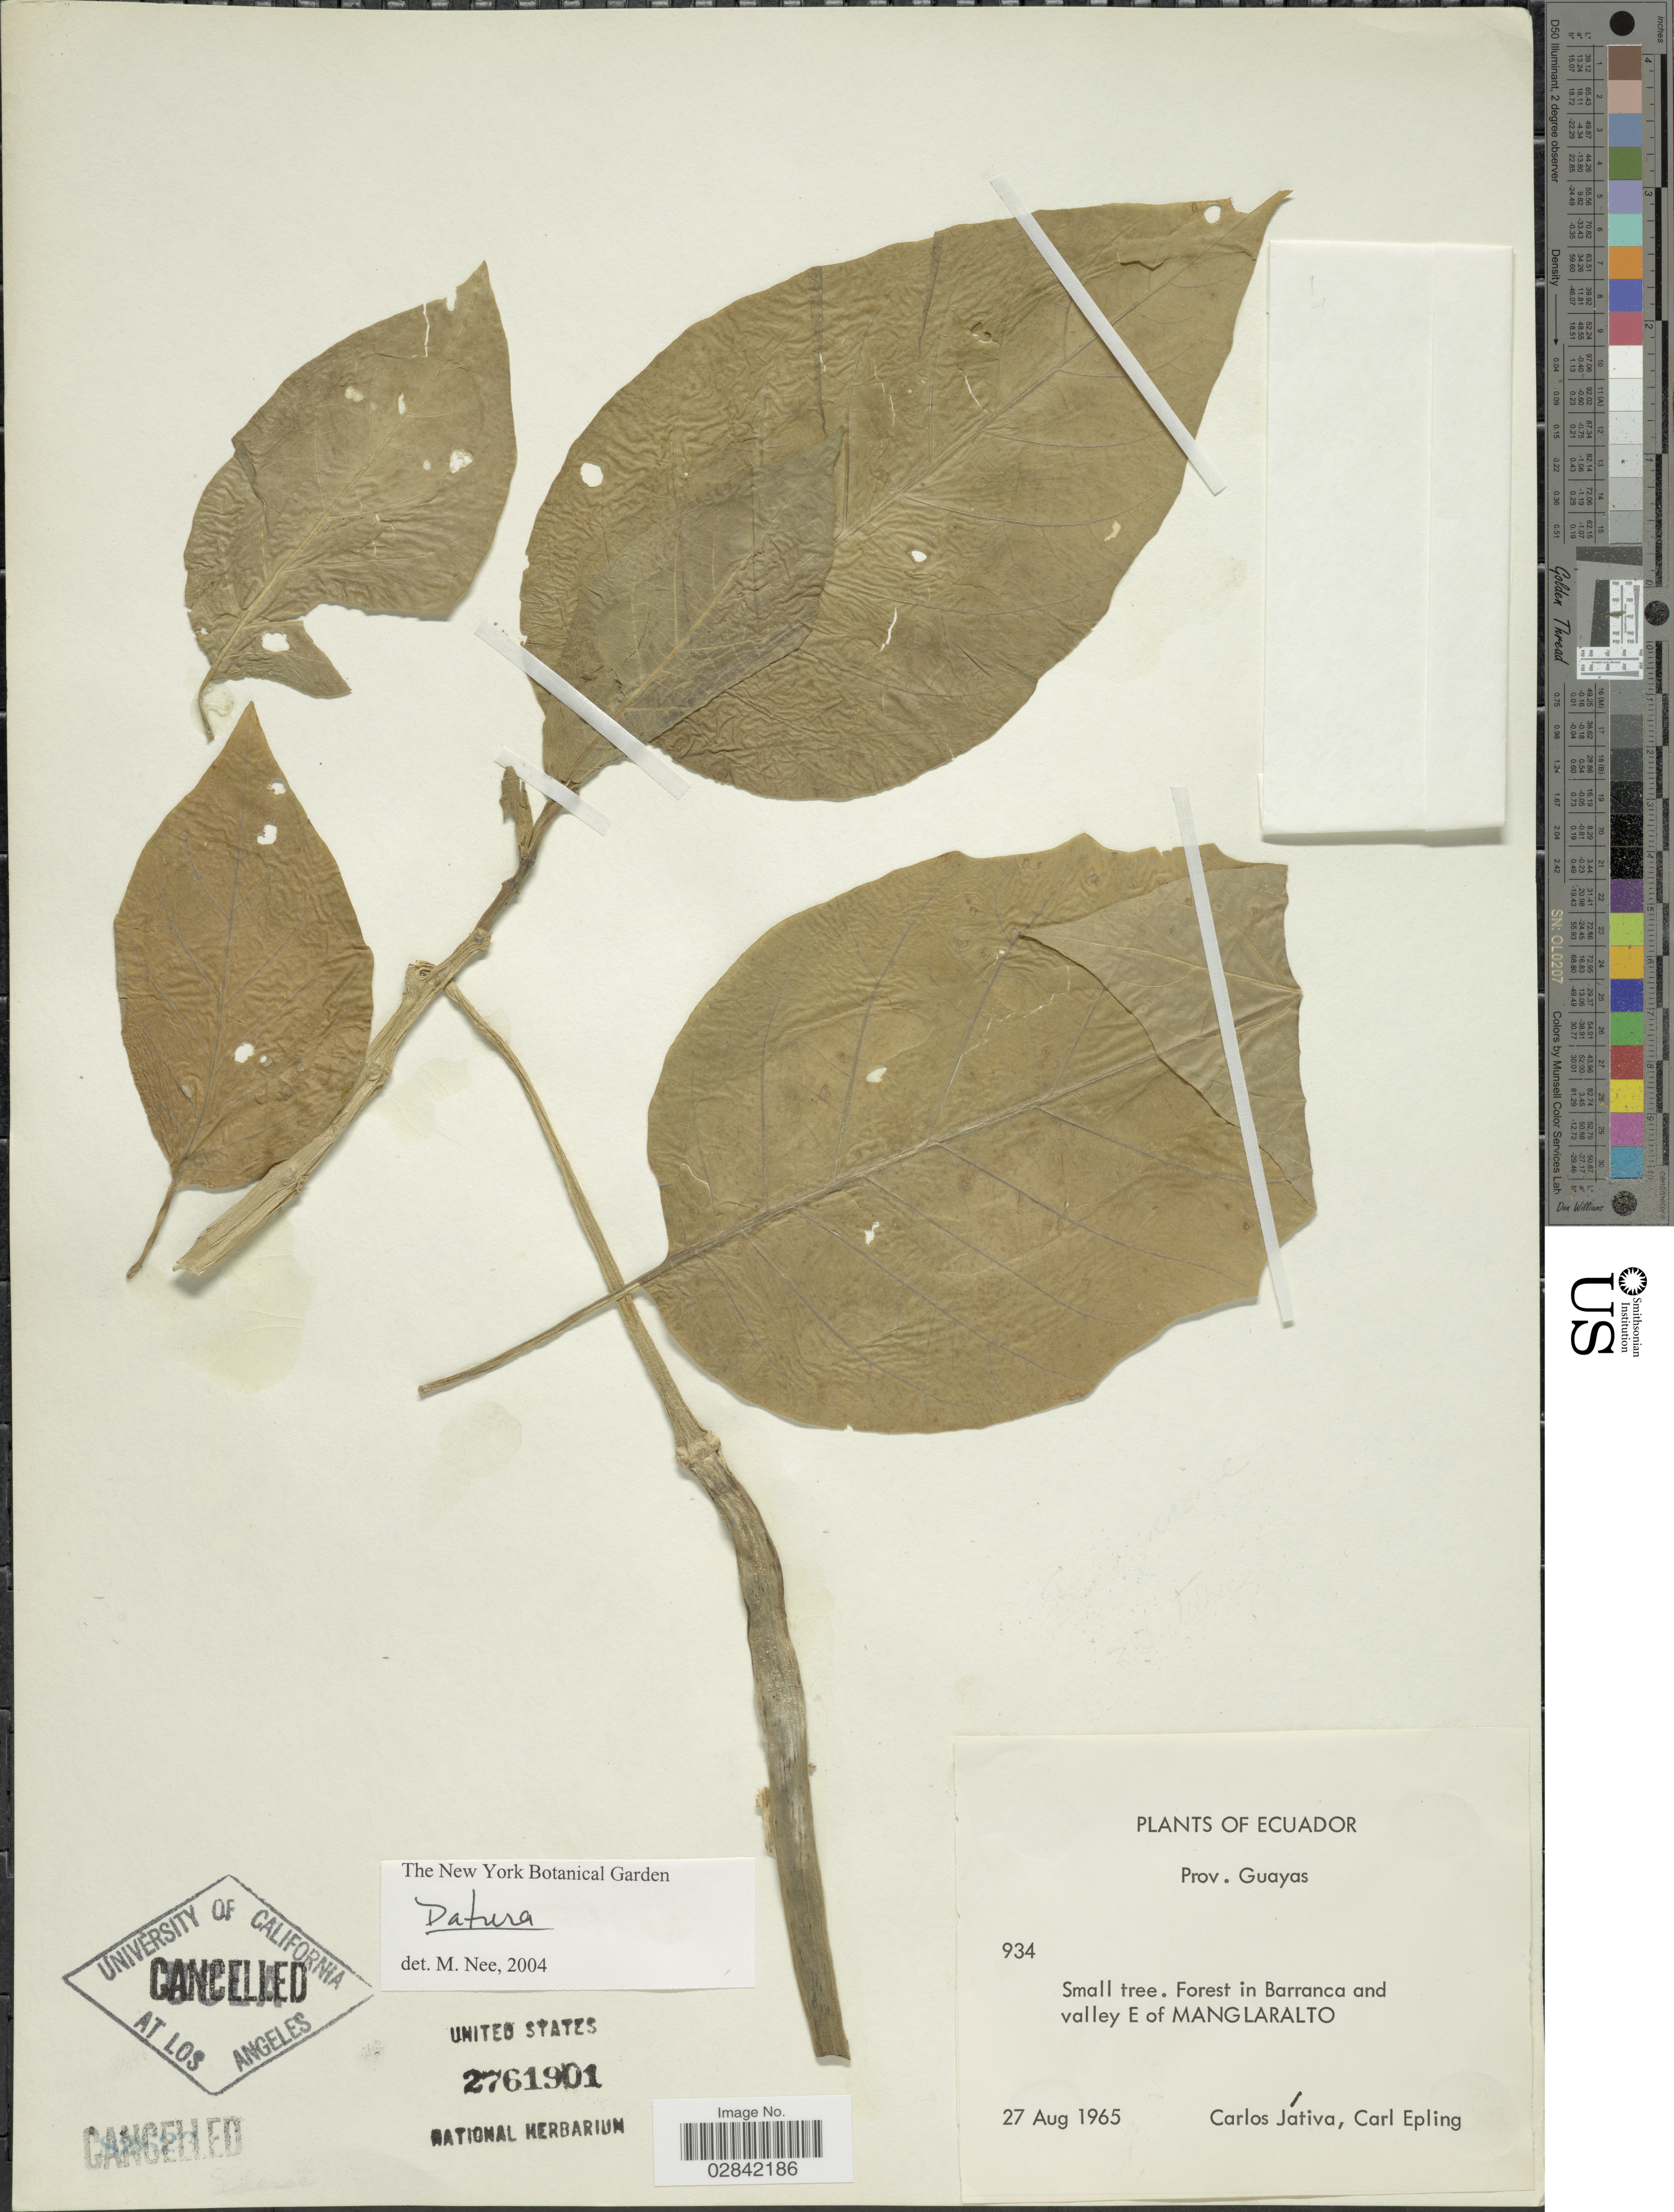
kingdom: Plantae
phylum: Tracheophyta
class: Magnoliopsida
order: Solanales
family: Solanaceae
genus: Brugmansia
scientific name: Brugmansia sp.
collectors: C. D. Játiva & C. C. Epling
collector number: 934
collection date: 1965-08-27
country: Ecuador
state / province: Guayas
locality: Prov. Guayas, Forest in Barranca and valley E of Manglaralto.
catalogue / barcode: US 2761901